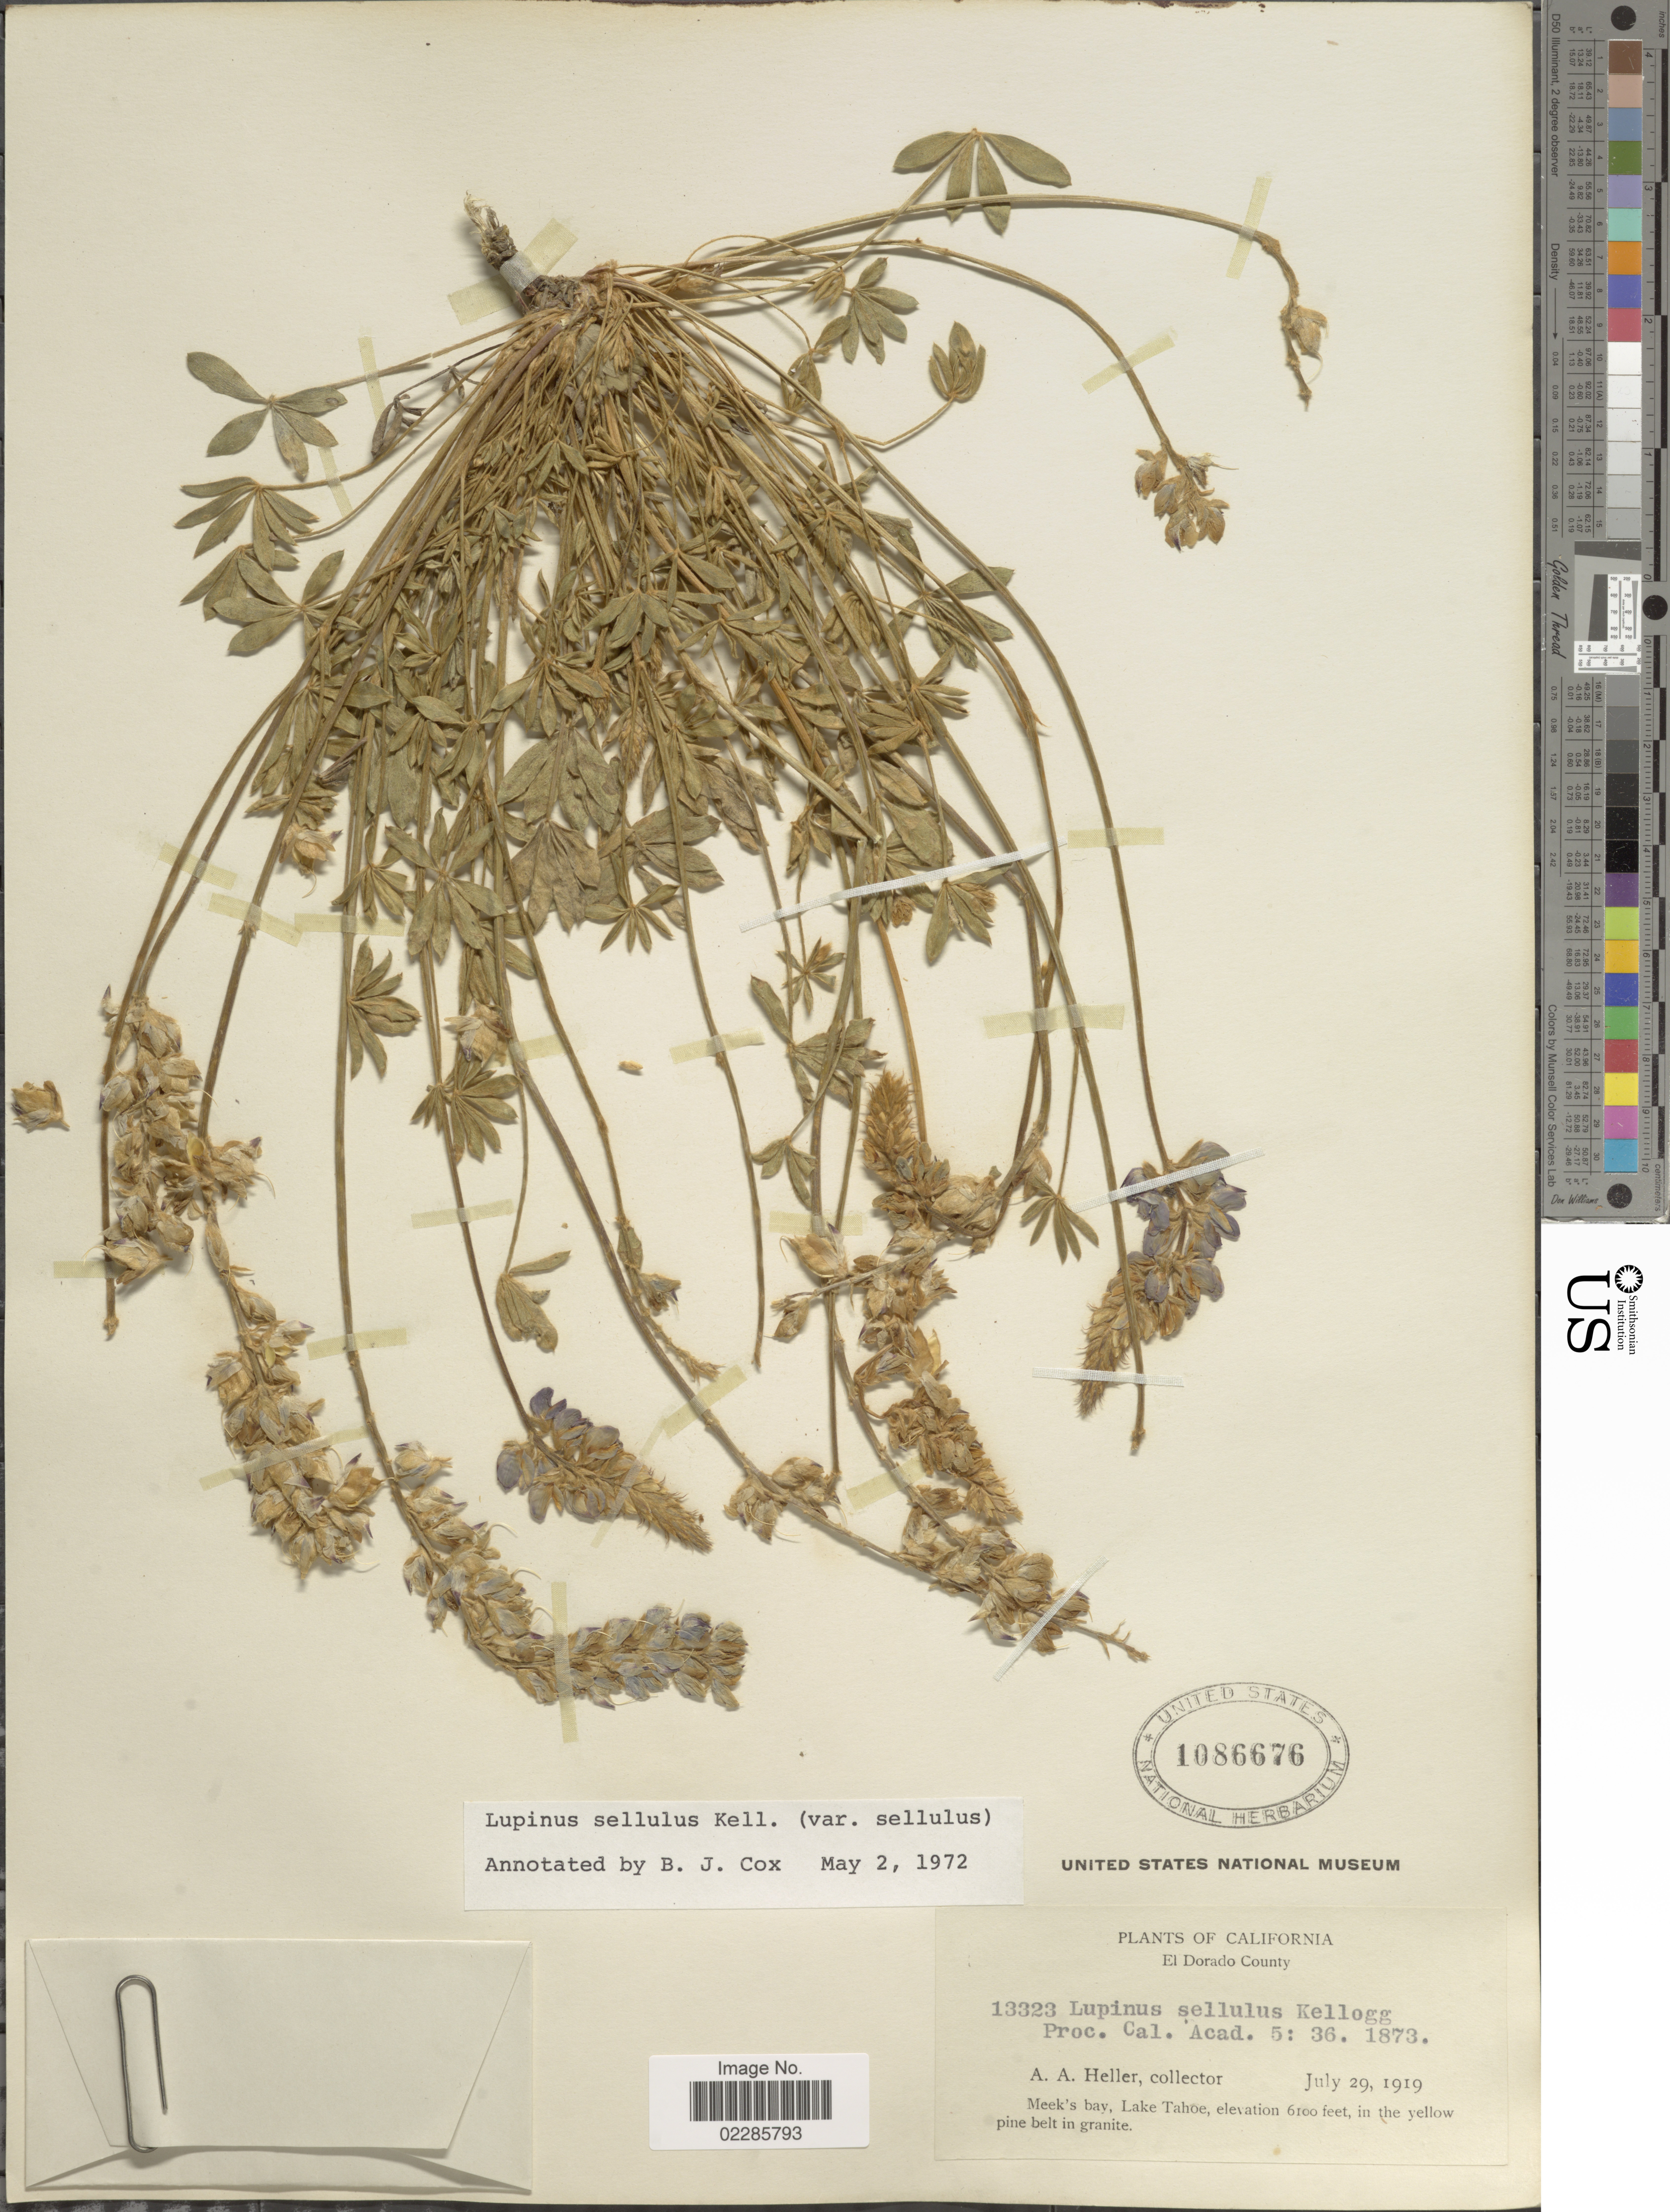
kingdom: Plantae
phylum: Tracheophyta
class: Magnoliopsida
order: Fabales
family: Fabaceae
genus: Lupinus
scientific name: Lupinus sellulus var. sellulus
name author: Kellogg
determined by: Cox, B. J.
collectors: A. A. Heller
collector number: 13323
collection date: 1919-07-29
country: United States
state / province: California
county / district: El Dorado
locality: Eldorado County, Meek's bay, Lake Tahoe, in the yellow pine belt in granite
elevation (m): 1859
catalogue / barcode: US 1086676